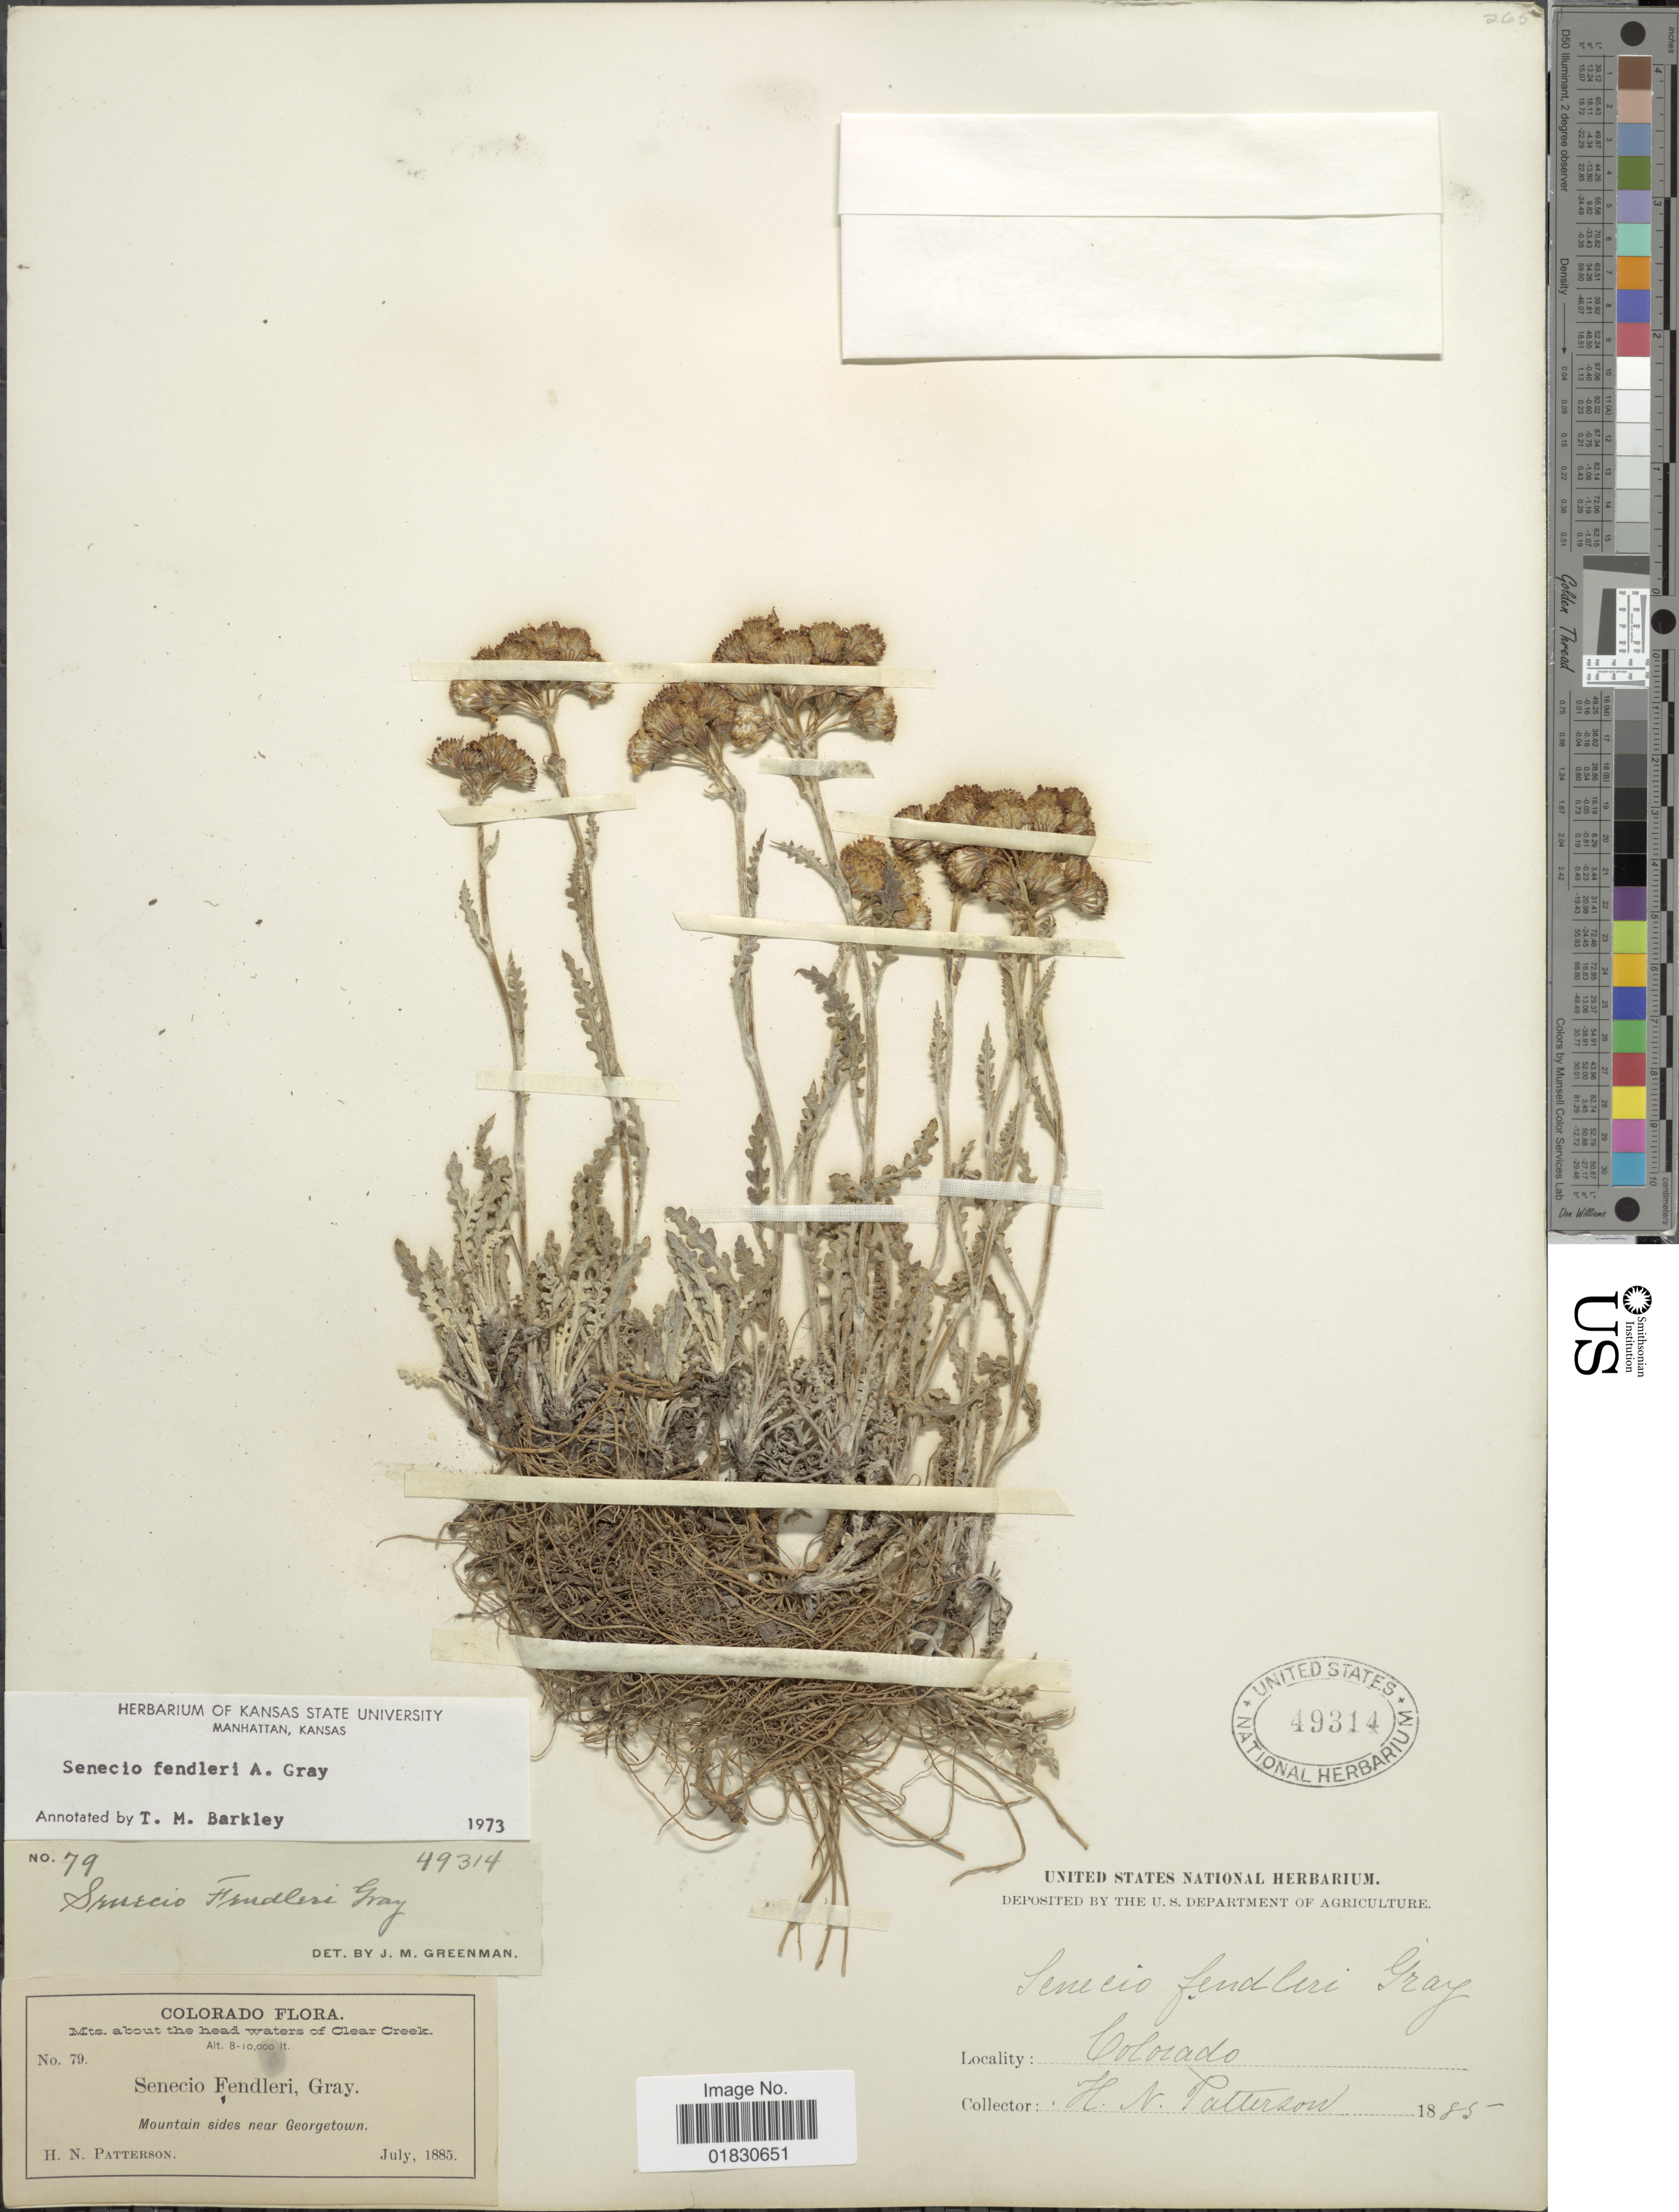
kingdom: Plantae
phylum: Tracheophyta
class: Magnoliopsida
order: Asterales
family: Asteraceae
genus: Packera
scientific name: Packera fendleri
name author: (A. Gray) W.A. Weber & Á. Löve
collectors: H. N. Patterson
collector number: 79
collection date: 1885-07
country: United States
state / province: Colorado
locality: Mts. about the head waters of Cleer Creek, Mountain side near Georgetowm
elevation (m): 2438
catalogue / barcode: US 49314